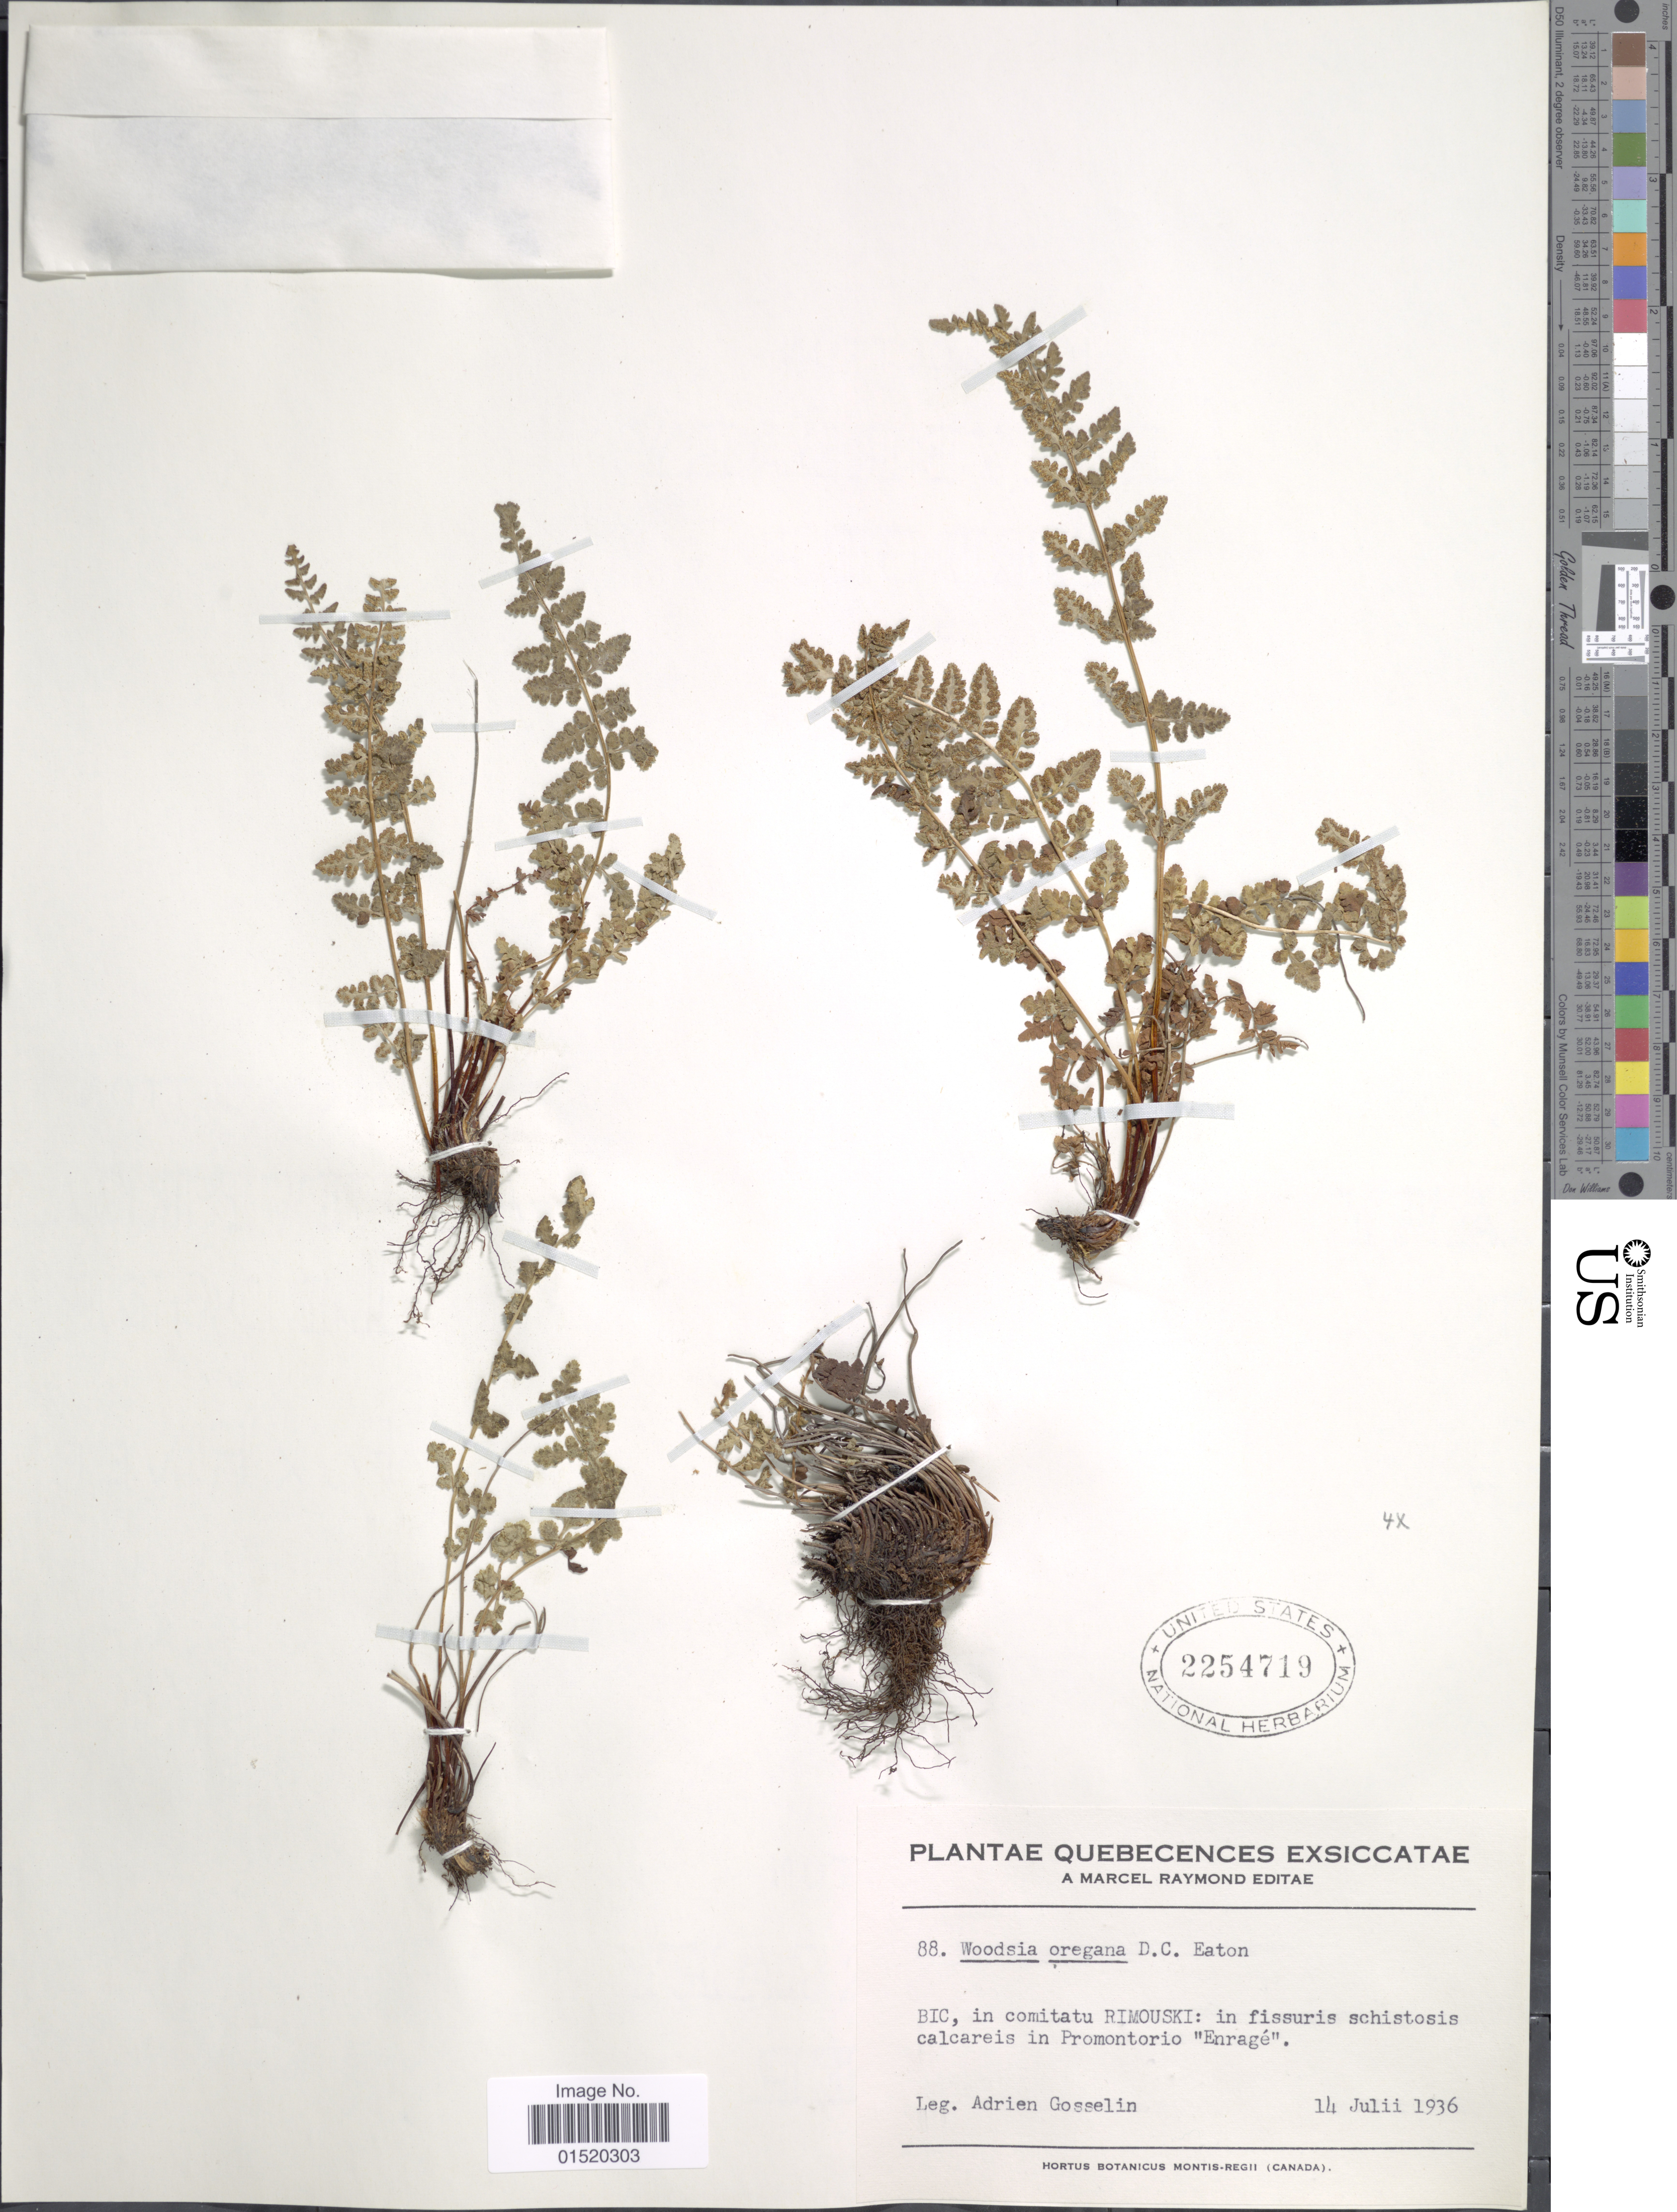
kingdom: Plantae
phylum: Tracheophyta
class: Polypodiopsida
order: Polypodiales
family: Woodsiaceae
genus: Woodsia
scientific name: Woodsia oregana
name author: D.C. Eaton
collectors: A. Gosselin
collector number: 88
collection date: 1936-07-14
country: Canada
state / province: Quebec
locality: BIC, in comitatu Rimouski: in fissuris schistosis calcareis in Promontorio 'Enragé'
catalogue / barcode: US 2254719